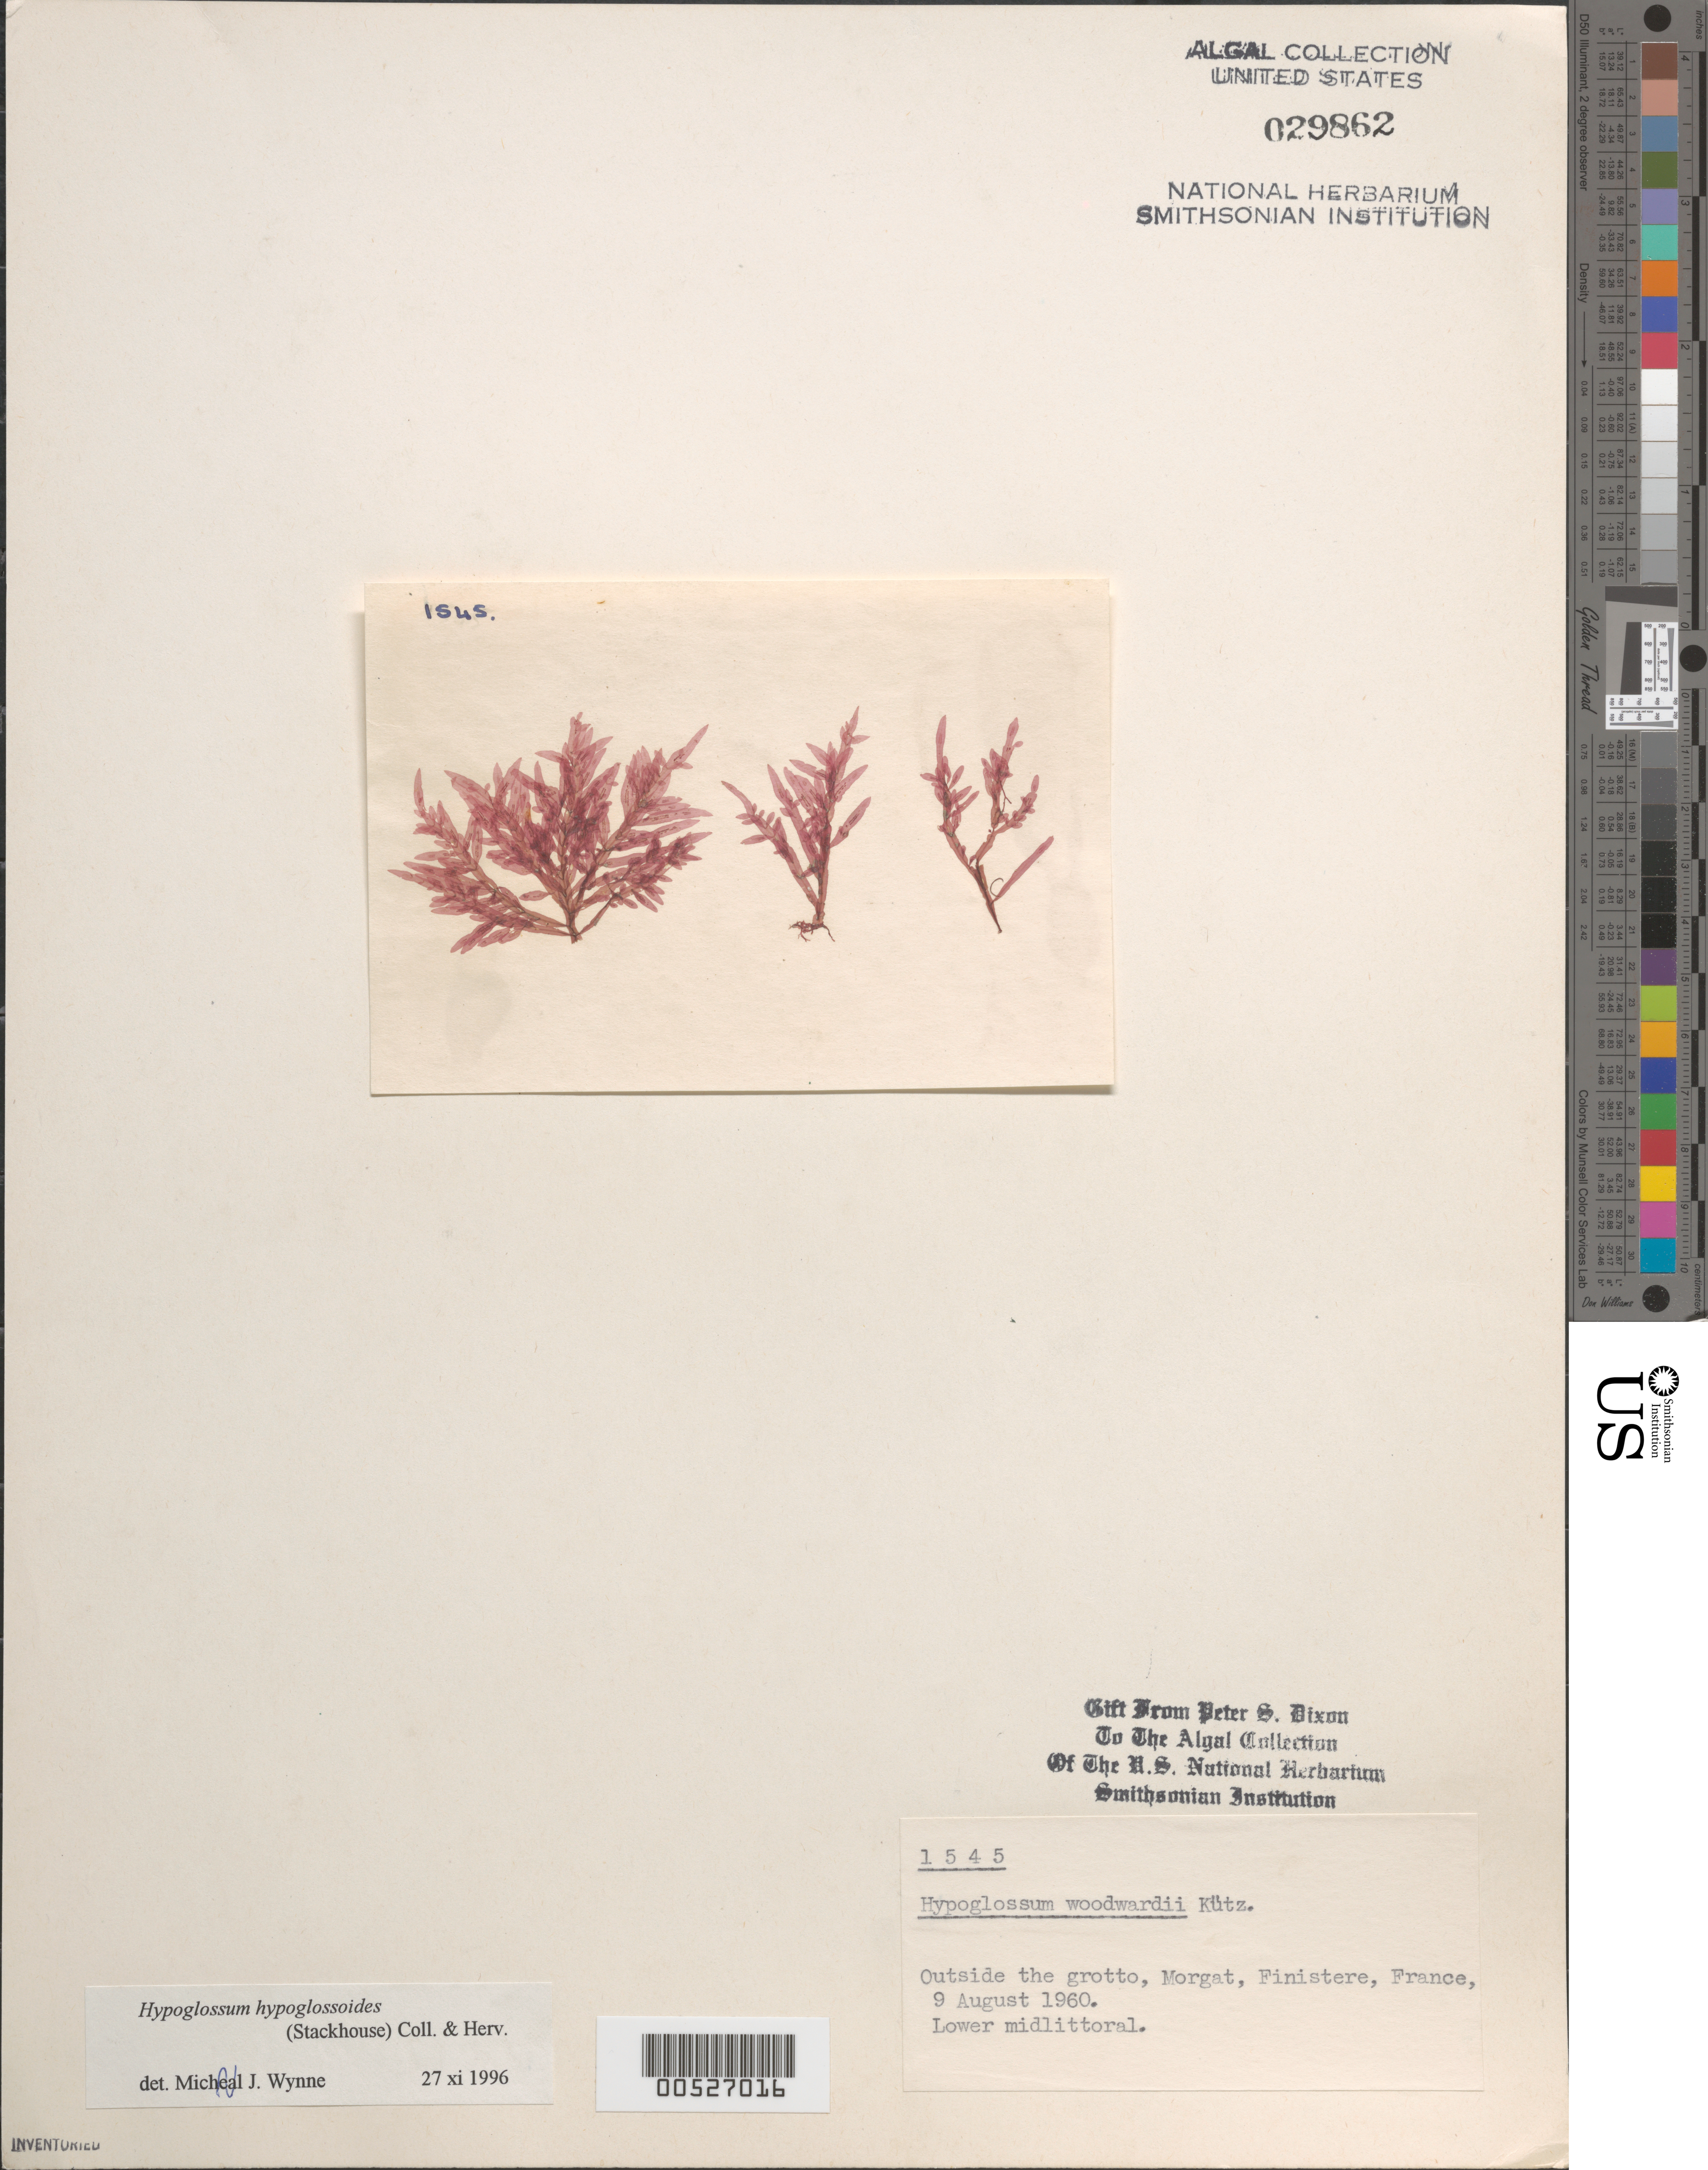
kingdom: Plantae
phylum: Rhodophyta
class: Florideophyceae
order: Ceramiales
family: Delesseriaceae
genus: Hypoglossum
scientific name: Hypoglossum hypoglossoides (Harv.) Womersley & Shepley, nom. illeg.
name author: (Harv.) Womersley & Shepley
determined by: Wynne, M. J.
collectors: P. S. Dixon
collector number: PSD 1545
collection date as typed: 09 Aug 1960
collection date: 1960-08-09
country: France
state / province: Bretagne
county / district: Finistère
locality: Morgat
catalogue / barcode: US 29862